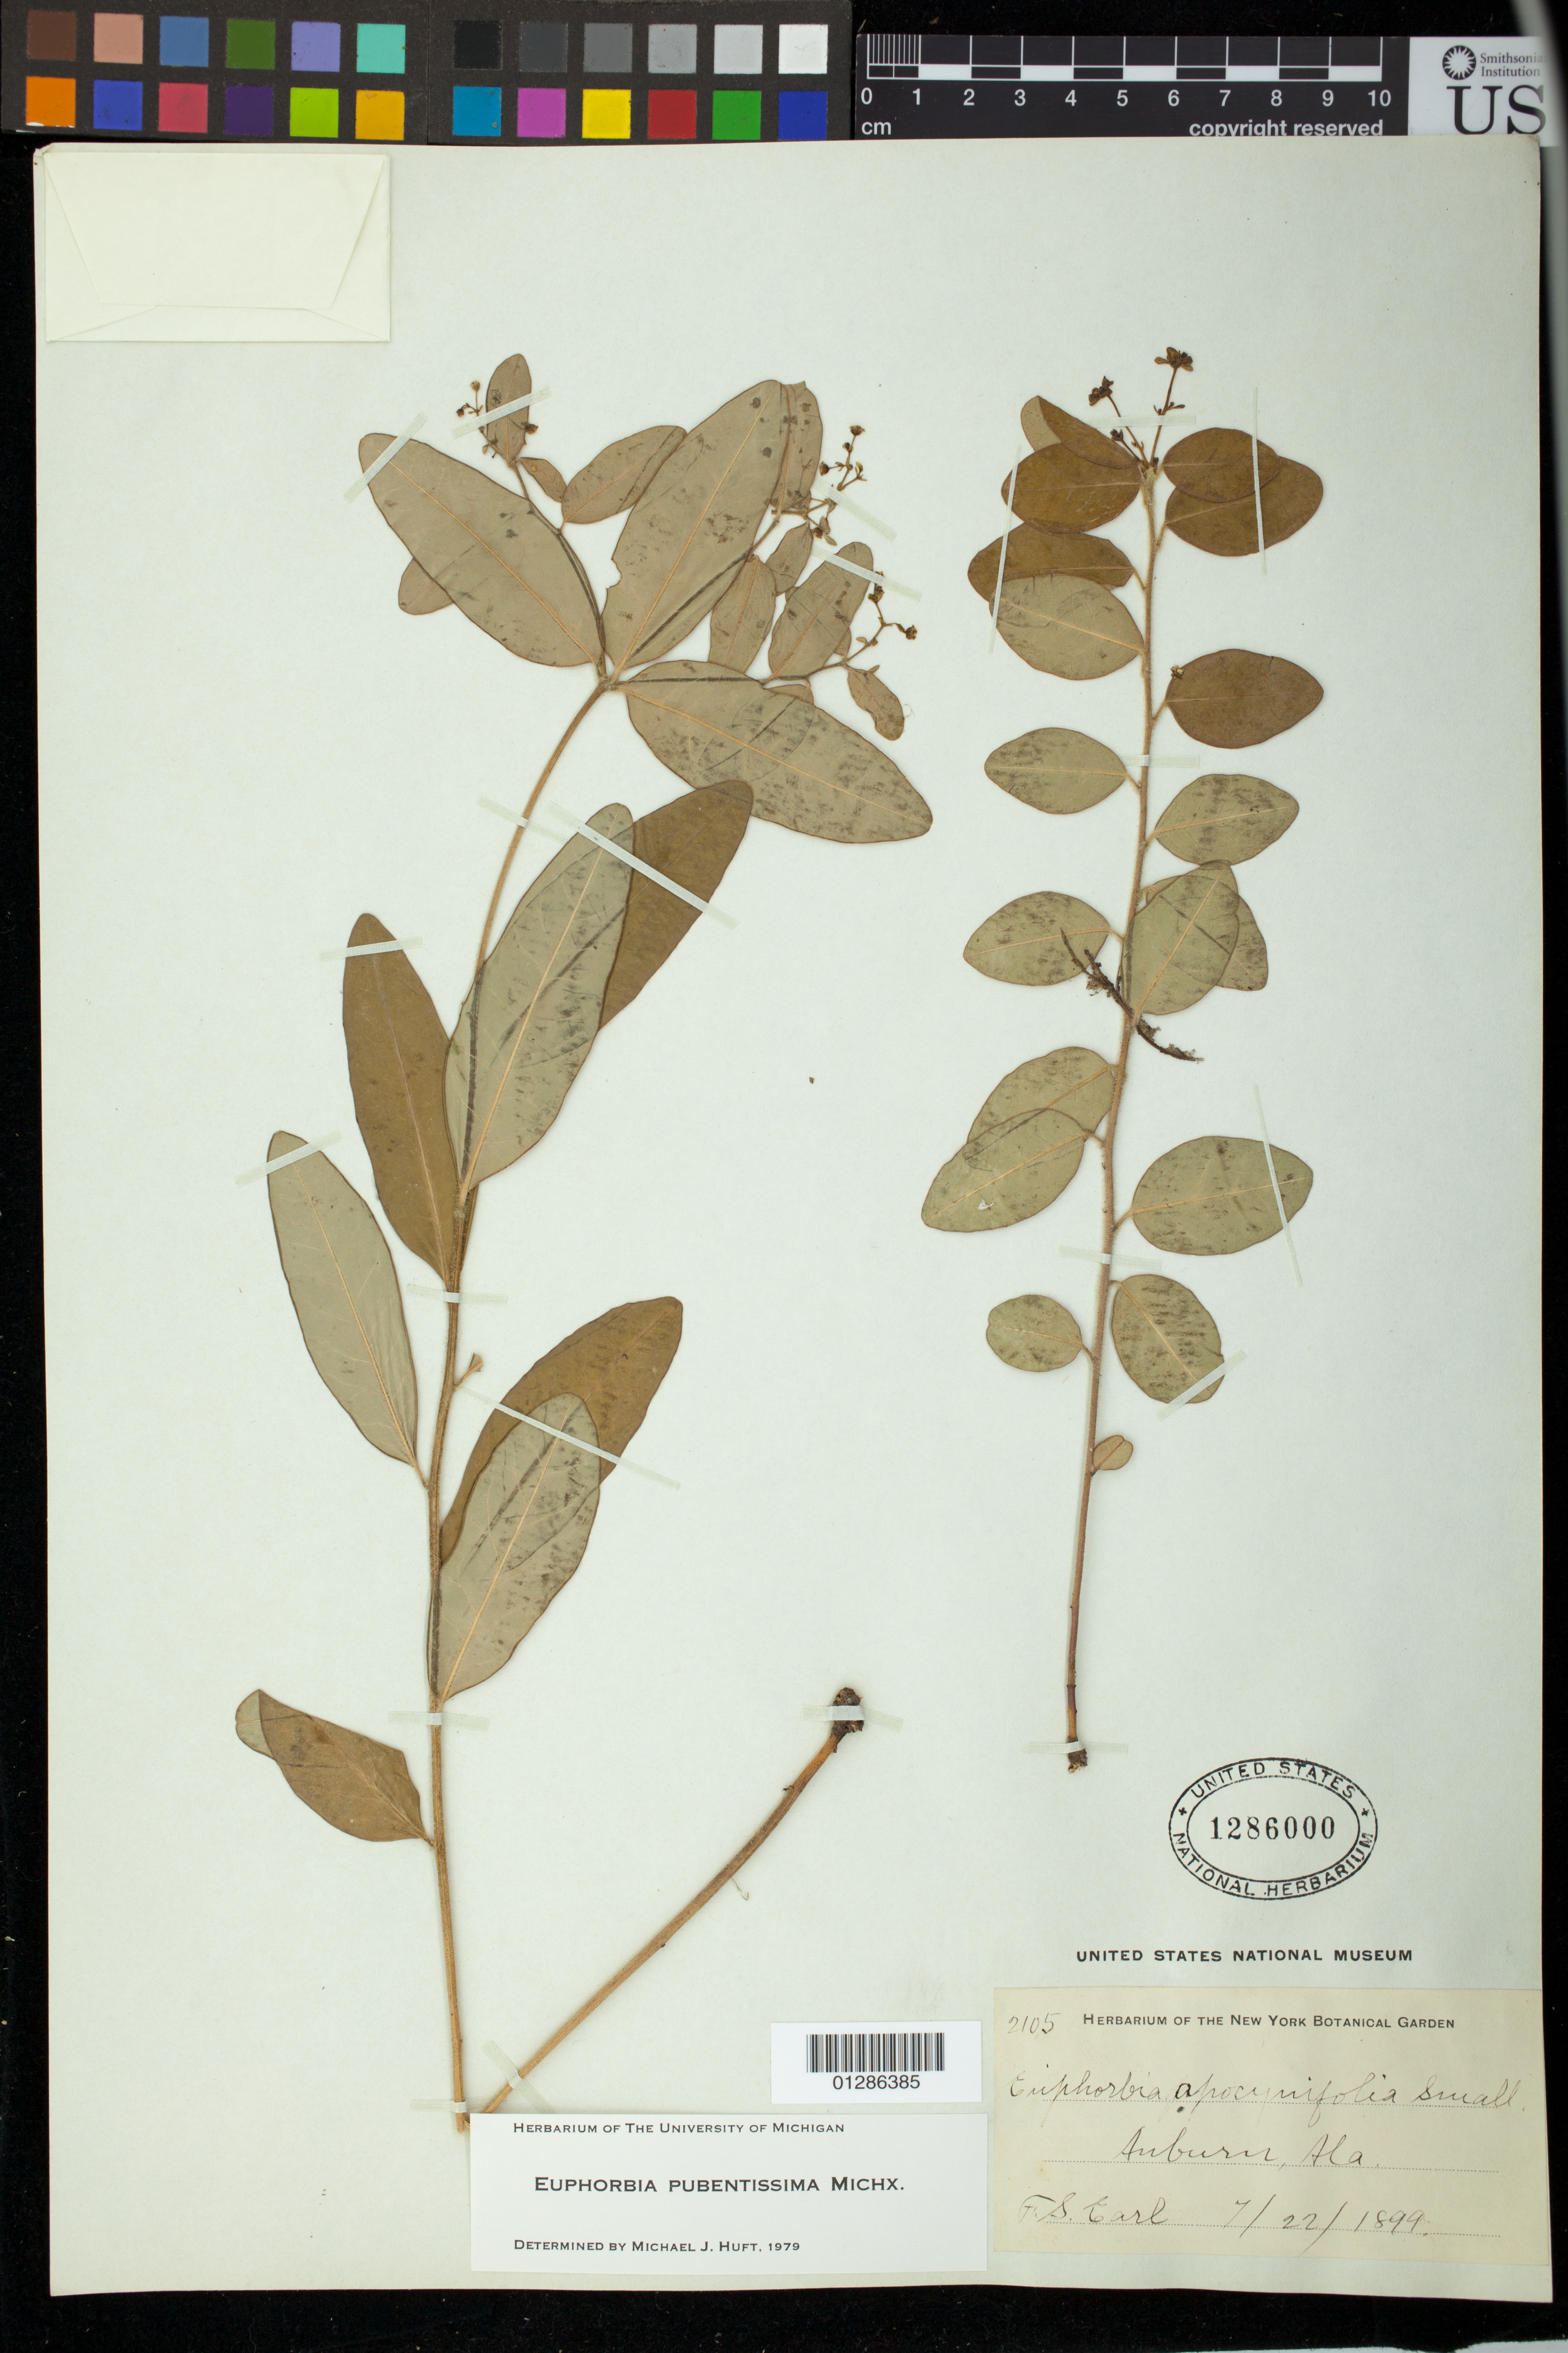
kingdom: Plantae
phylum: Tracheophyta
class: Magnoliopsida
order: Malpighiales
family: Euphorbiaceae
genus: Euphorbia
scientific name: Euphorbia pubentissima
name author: Michx.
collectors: F. Earl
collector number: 2105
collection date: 1899-07-22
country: United States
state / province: Alabama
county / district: Lee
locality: Auburn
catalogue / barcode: US 1286000